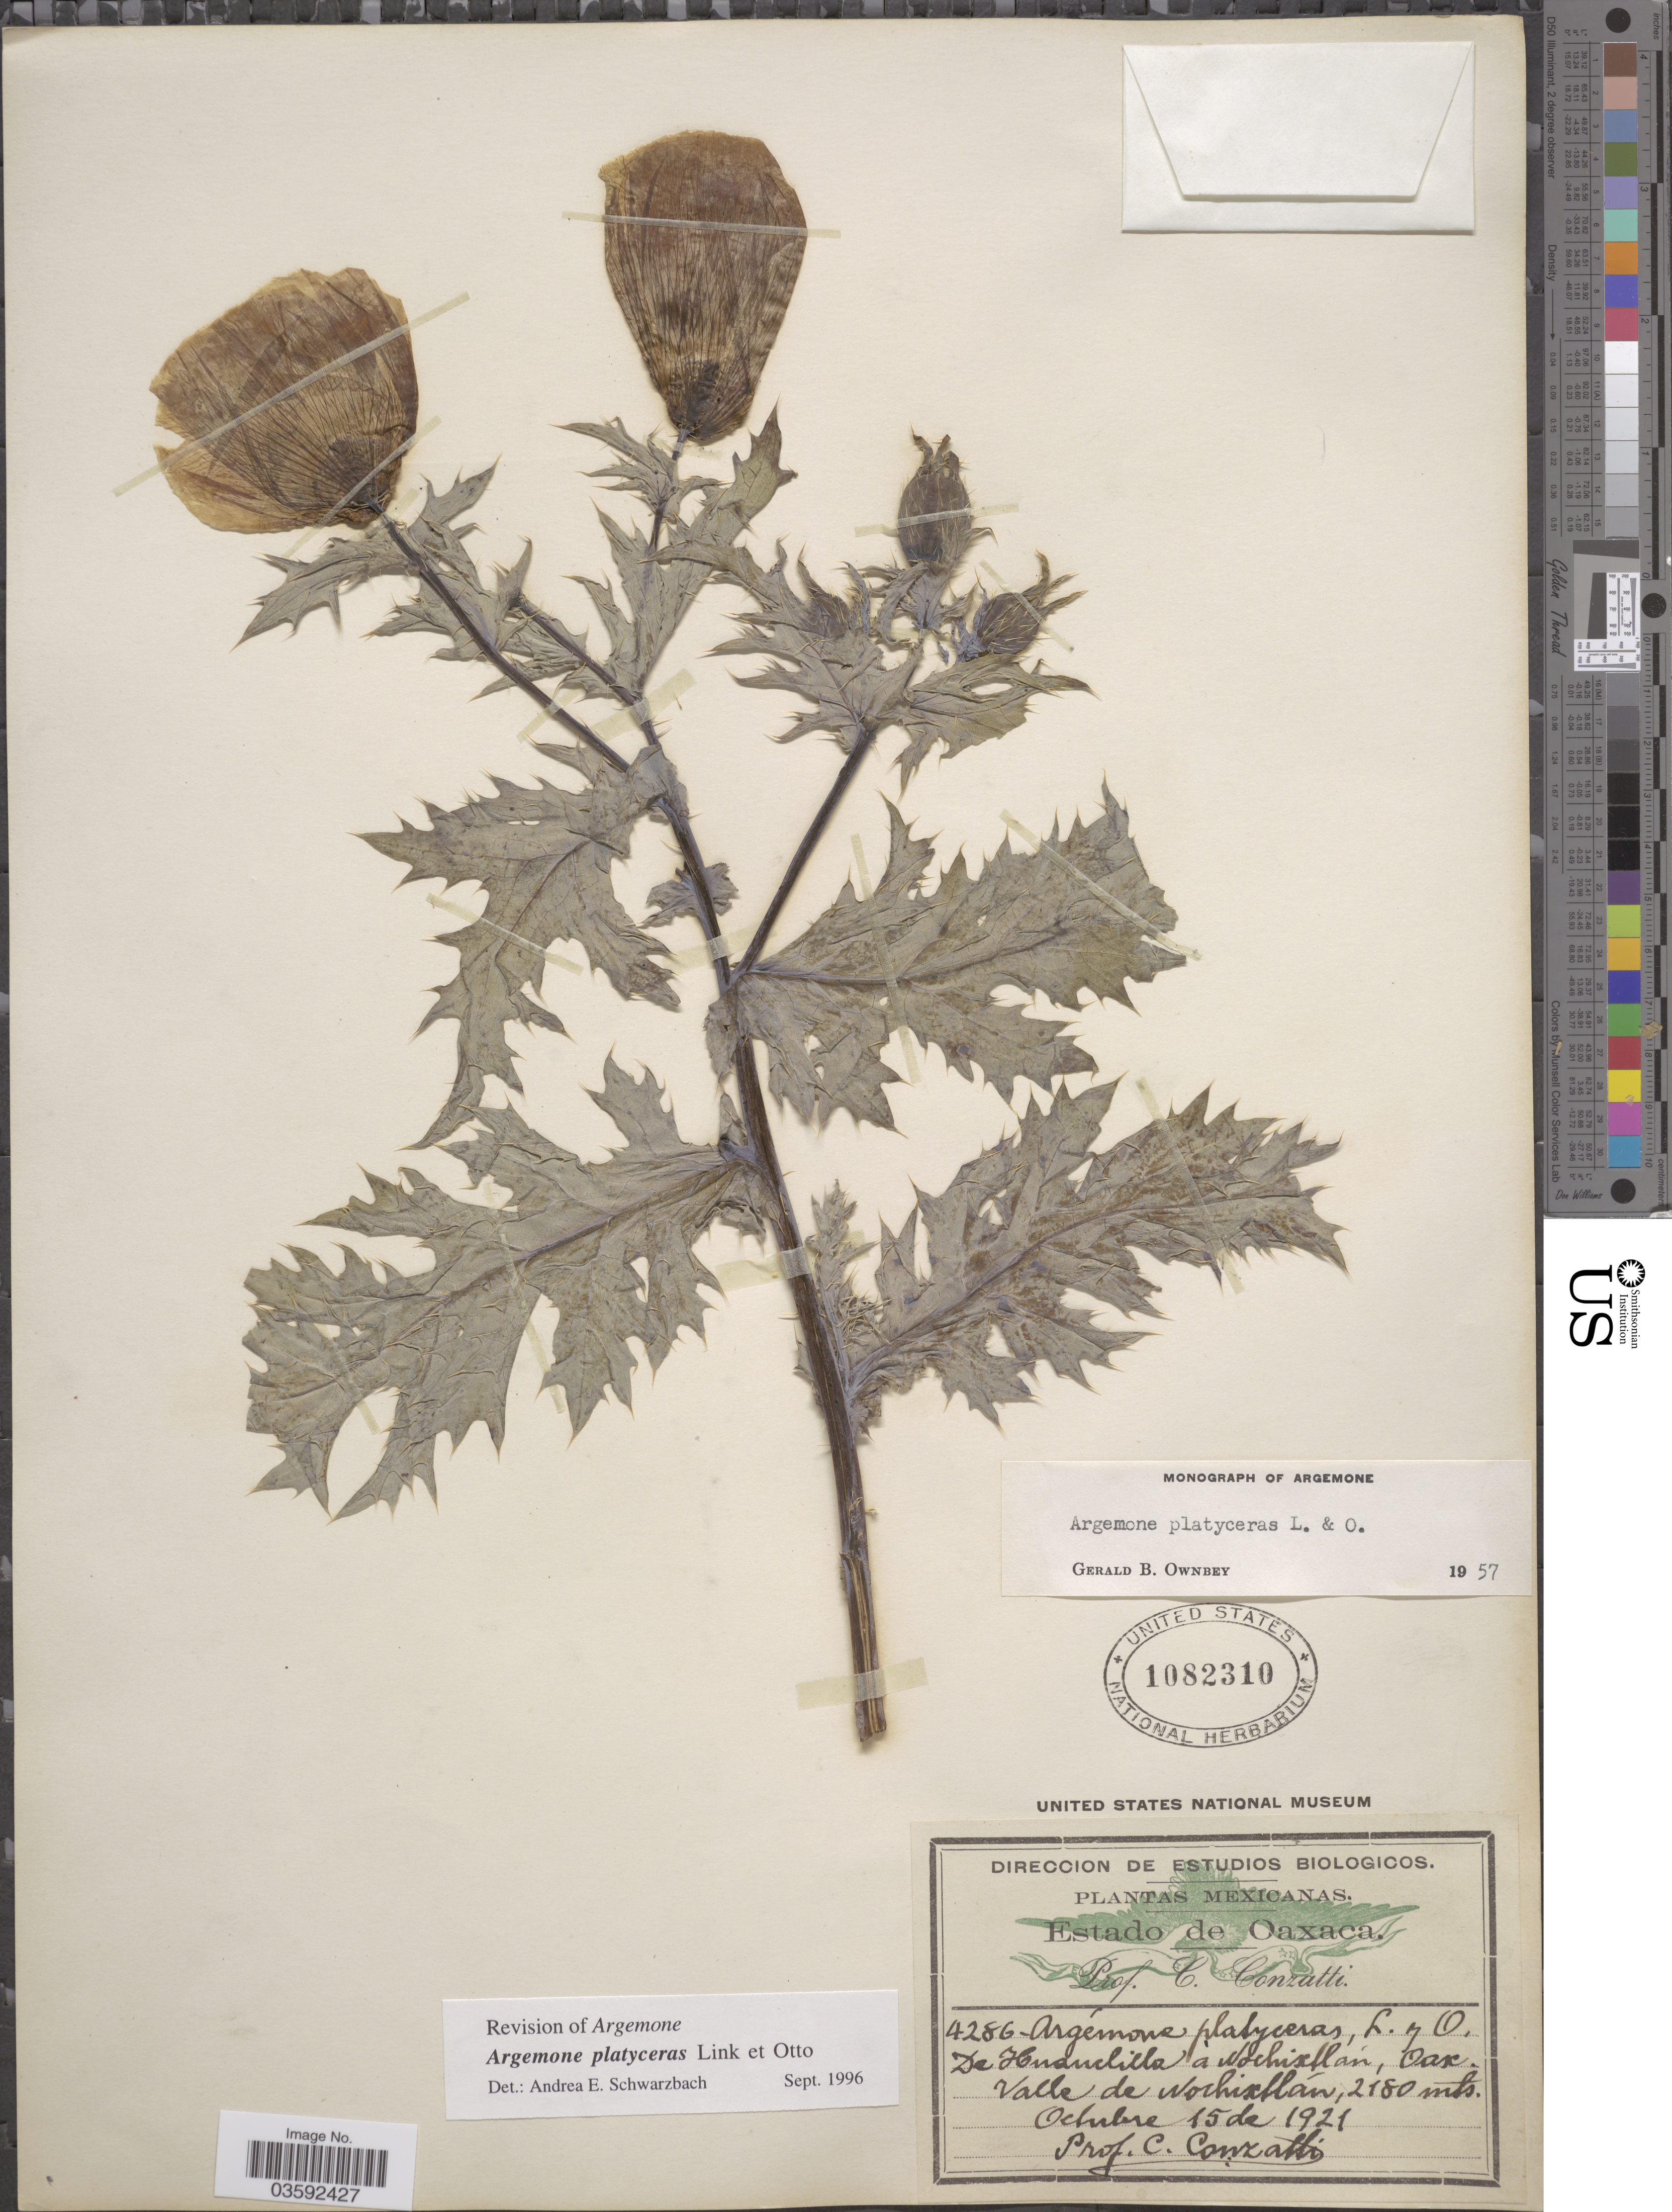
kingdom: Plantae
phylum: Tracheophyta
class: Magnoliopsida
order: Ranunculales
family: Papaveraceae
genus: Argemone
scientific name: Argemone platyceras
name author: Link & Otto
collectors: C. Conzatti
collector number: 4286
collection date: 1921-10-15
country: Mexico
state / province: Oaxaca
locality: De Huanclilla à Nochixtlán. Valle de Nochixtlán.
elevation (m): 2180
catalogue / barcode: US 1082310